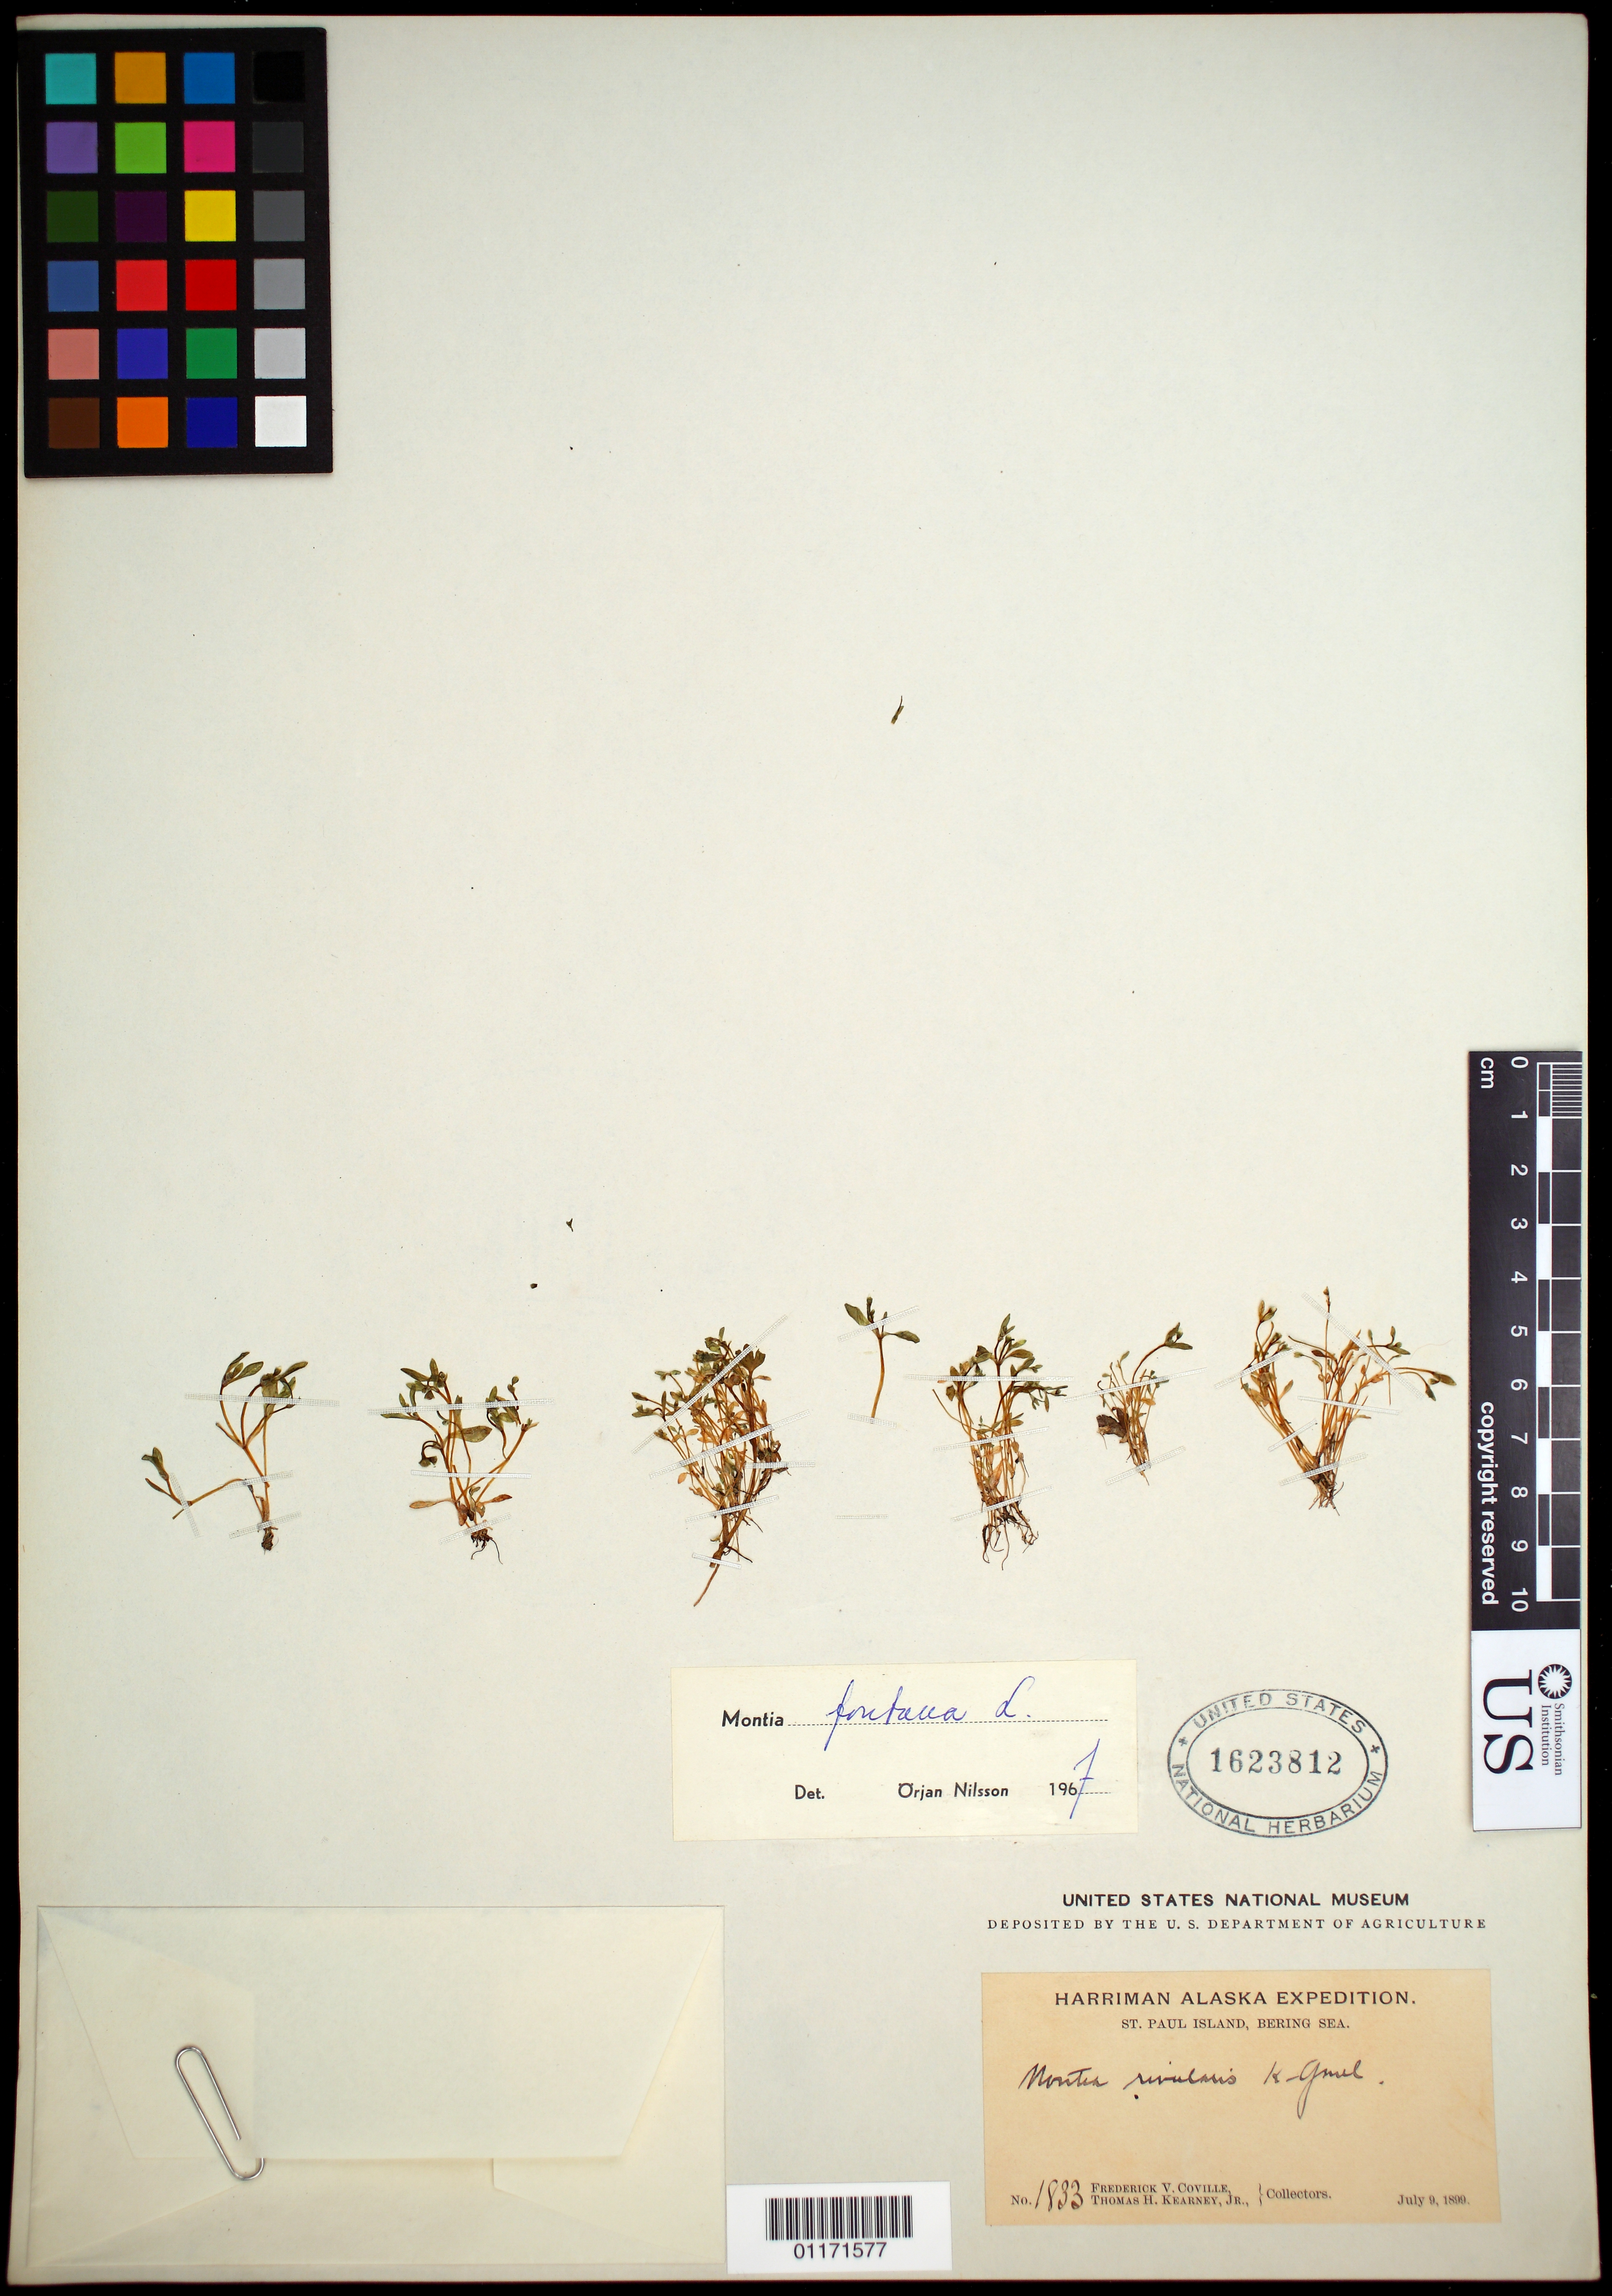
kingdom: Plantae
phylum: Tracheophyta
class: Magnoliopsida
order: Caryophyllales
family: Montiaceae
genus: Montia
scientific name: Montia fontana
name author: L.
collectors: F. V. Coville & T. H. Kearney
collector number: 1833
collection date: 1899-07-09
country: United States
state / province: Alaska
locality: St Paul Island, Bering Sea.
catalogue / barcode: US 1623812